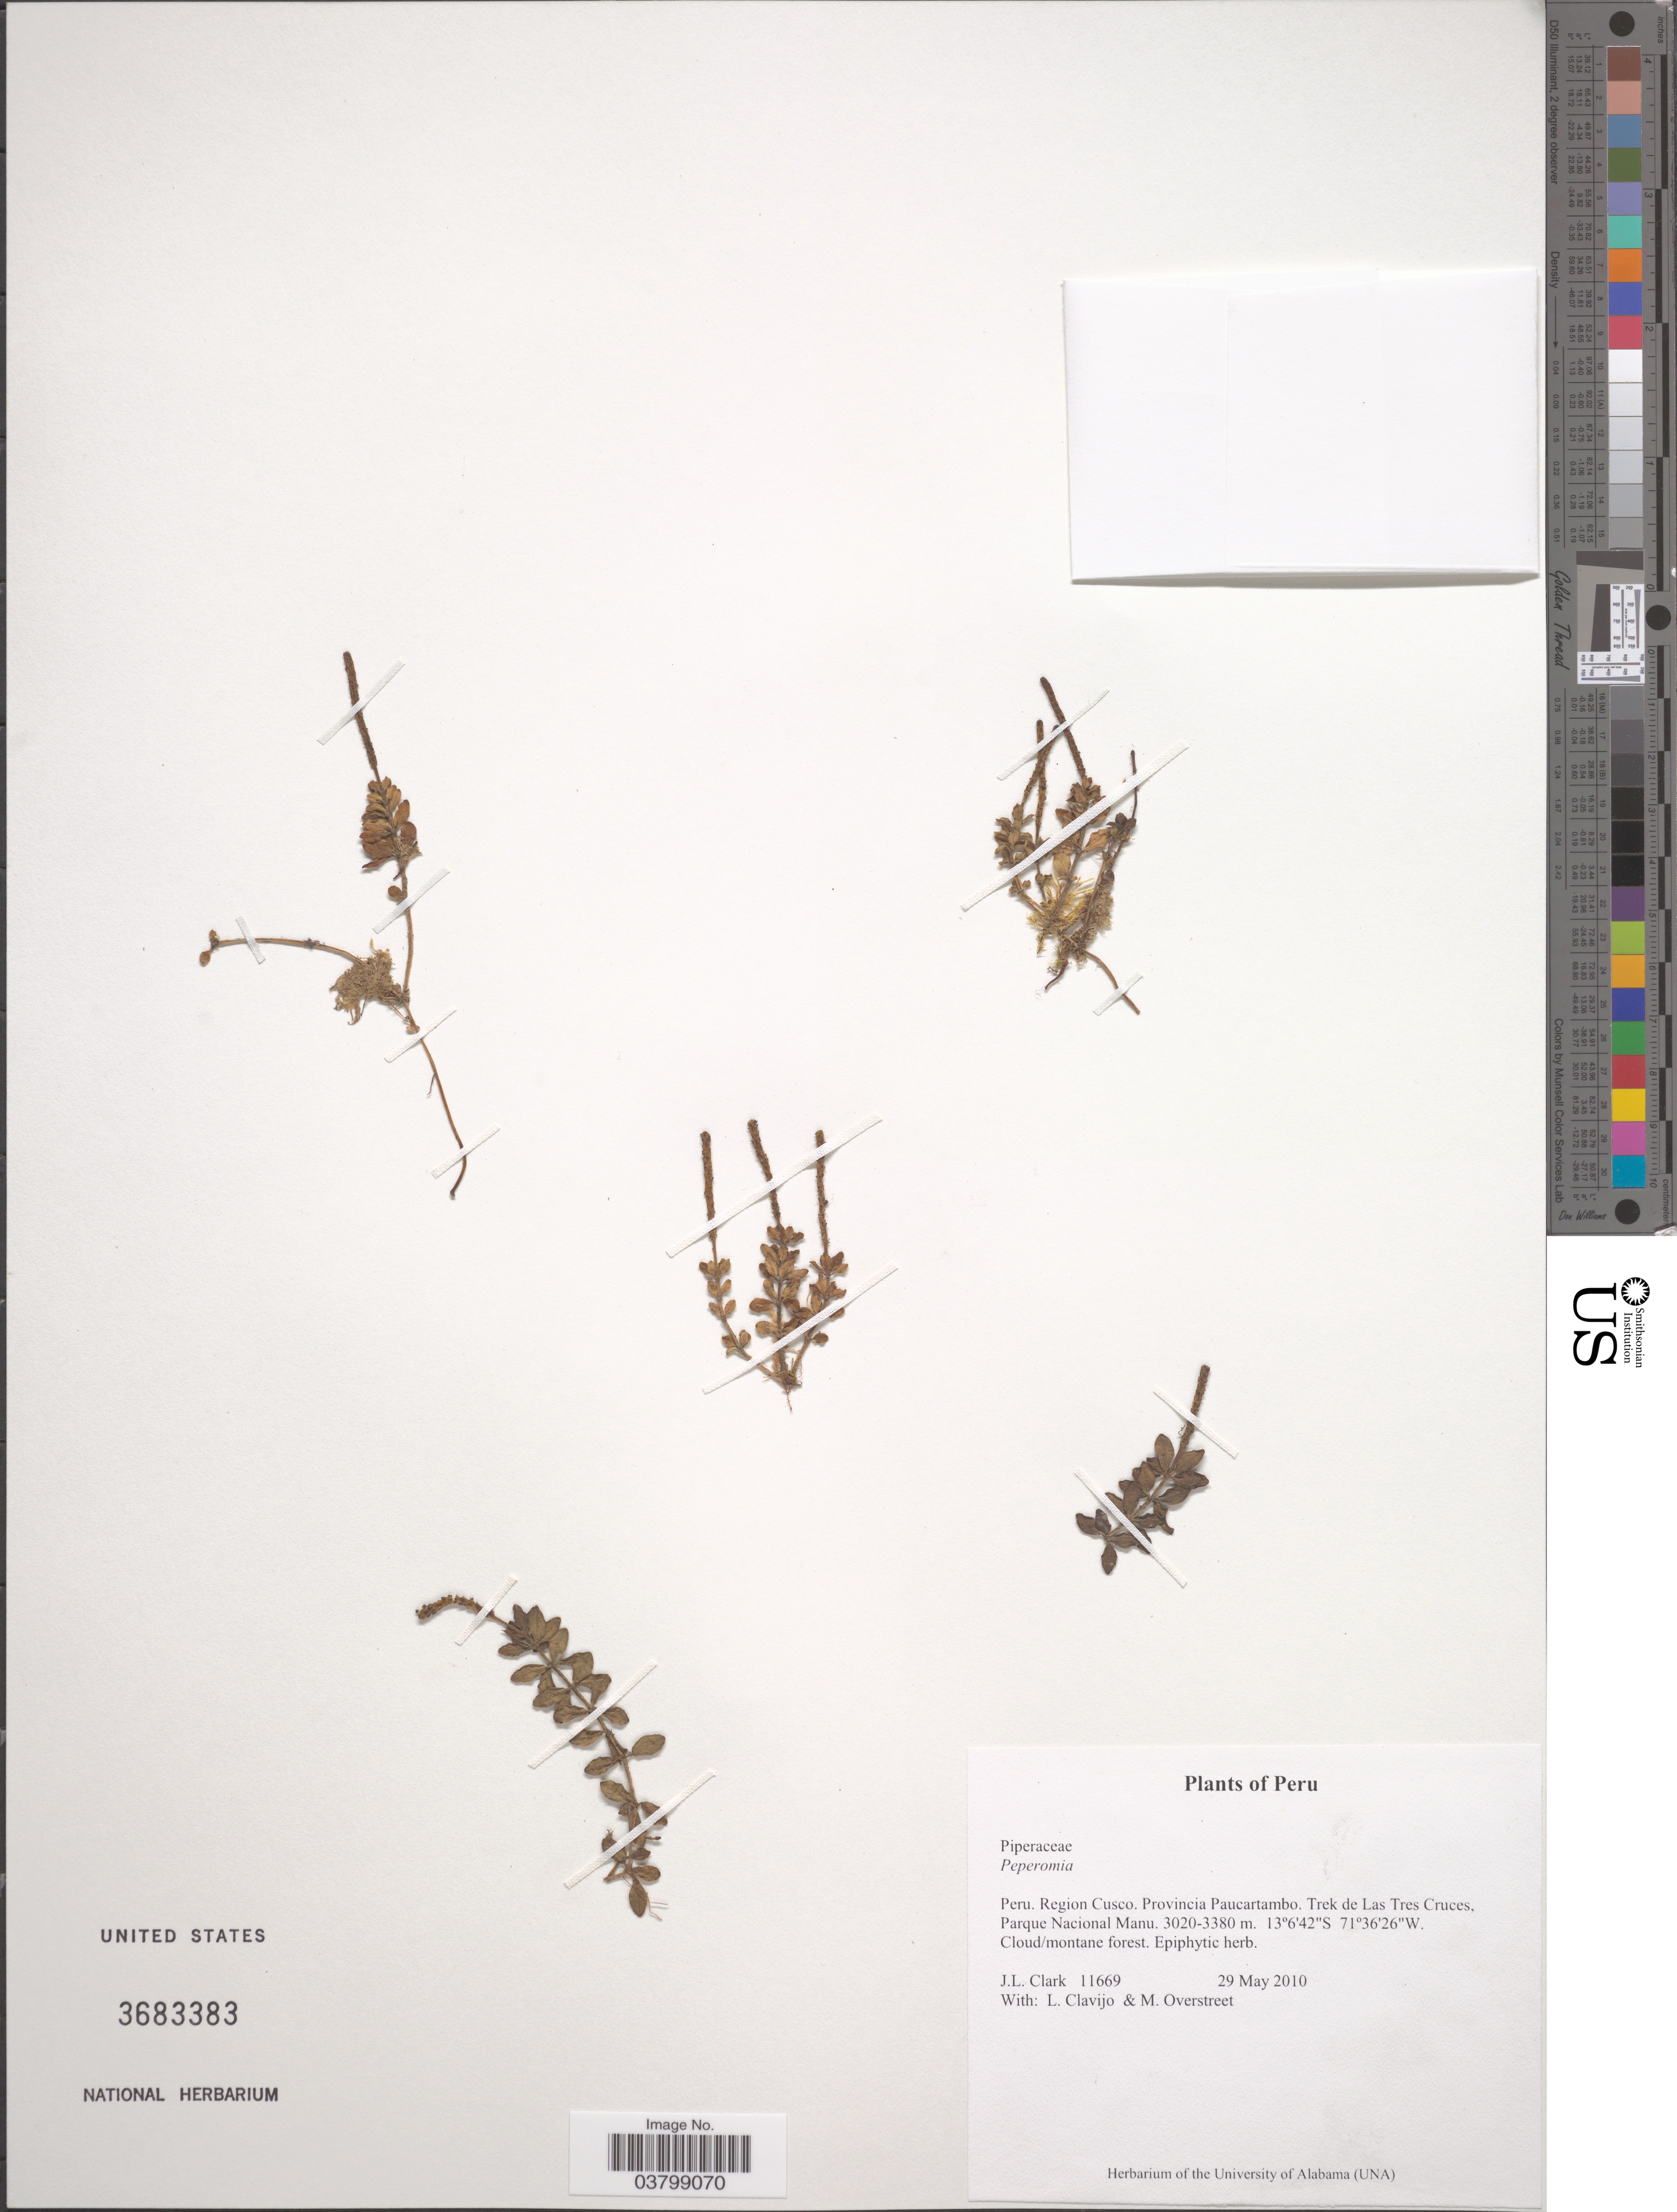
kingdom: Plantae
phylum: Tracheophyta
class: Magnoliopsida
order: Piperales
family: Piperaceae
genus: Peperomia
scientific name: Peperomia sp.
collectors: J. L. Clark, L. Clavijo & M. Overstreet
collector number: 11669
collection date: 2010-05-29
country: Peru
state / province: Cusco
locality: Region Cusco, Provincia Paucartambo. Trek de Las Tres Cruces. Parque Nacional Manu.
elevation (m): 3020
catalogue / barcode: US 3683383